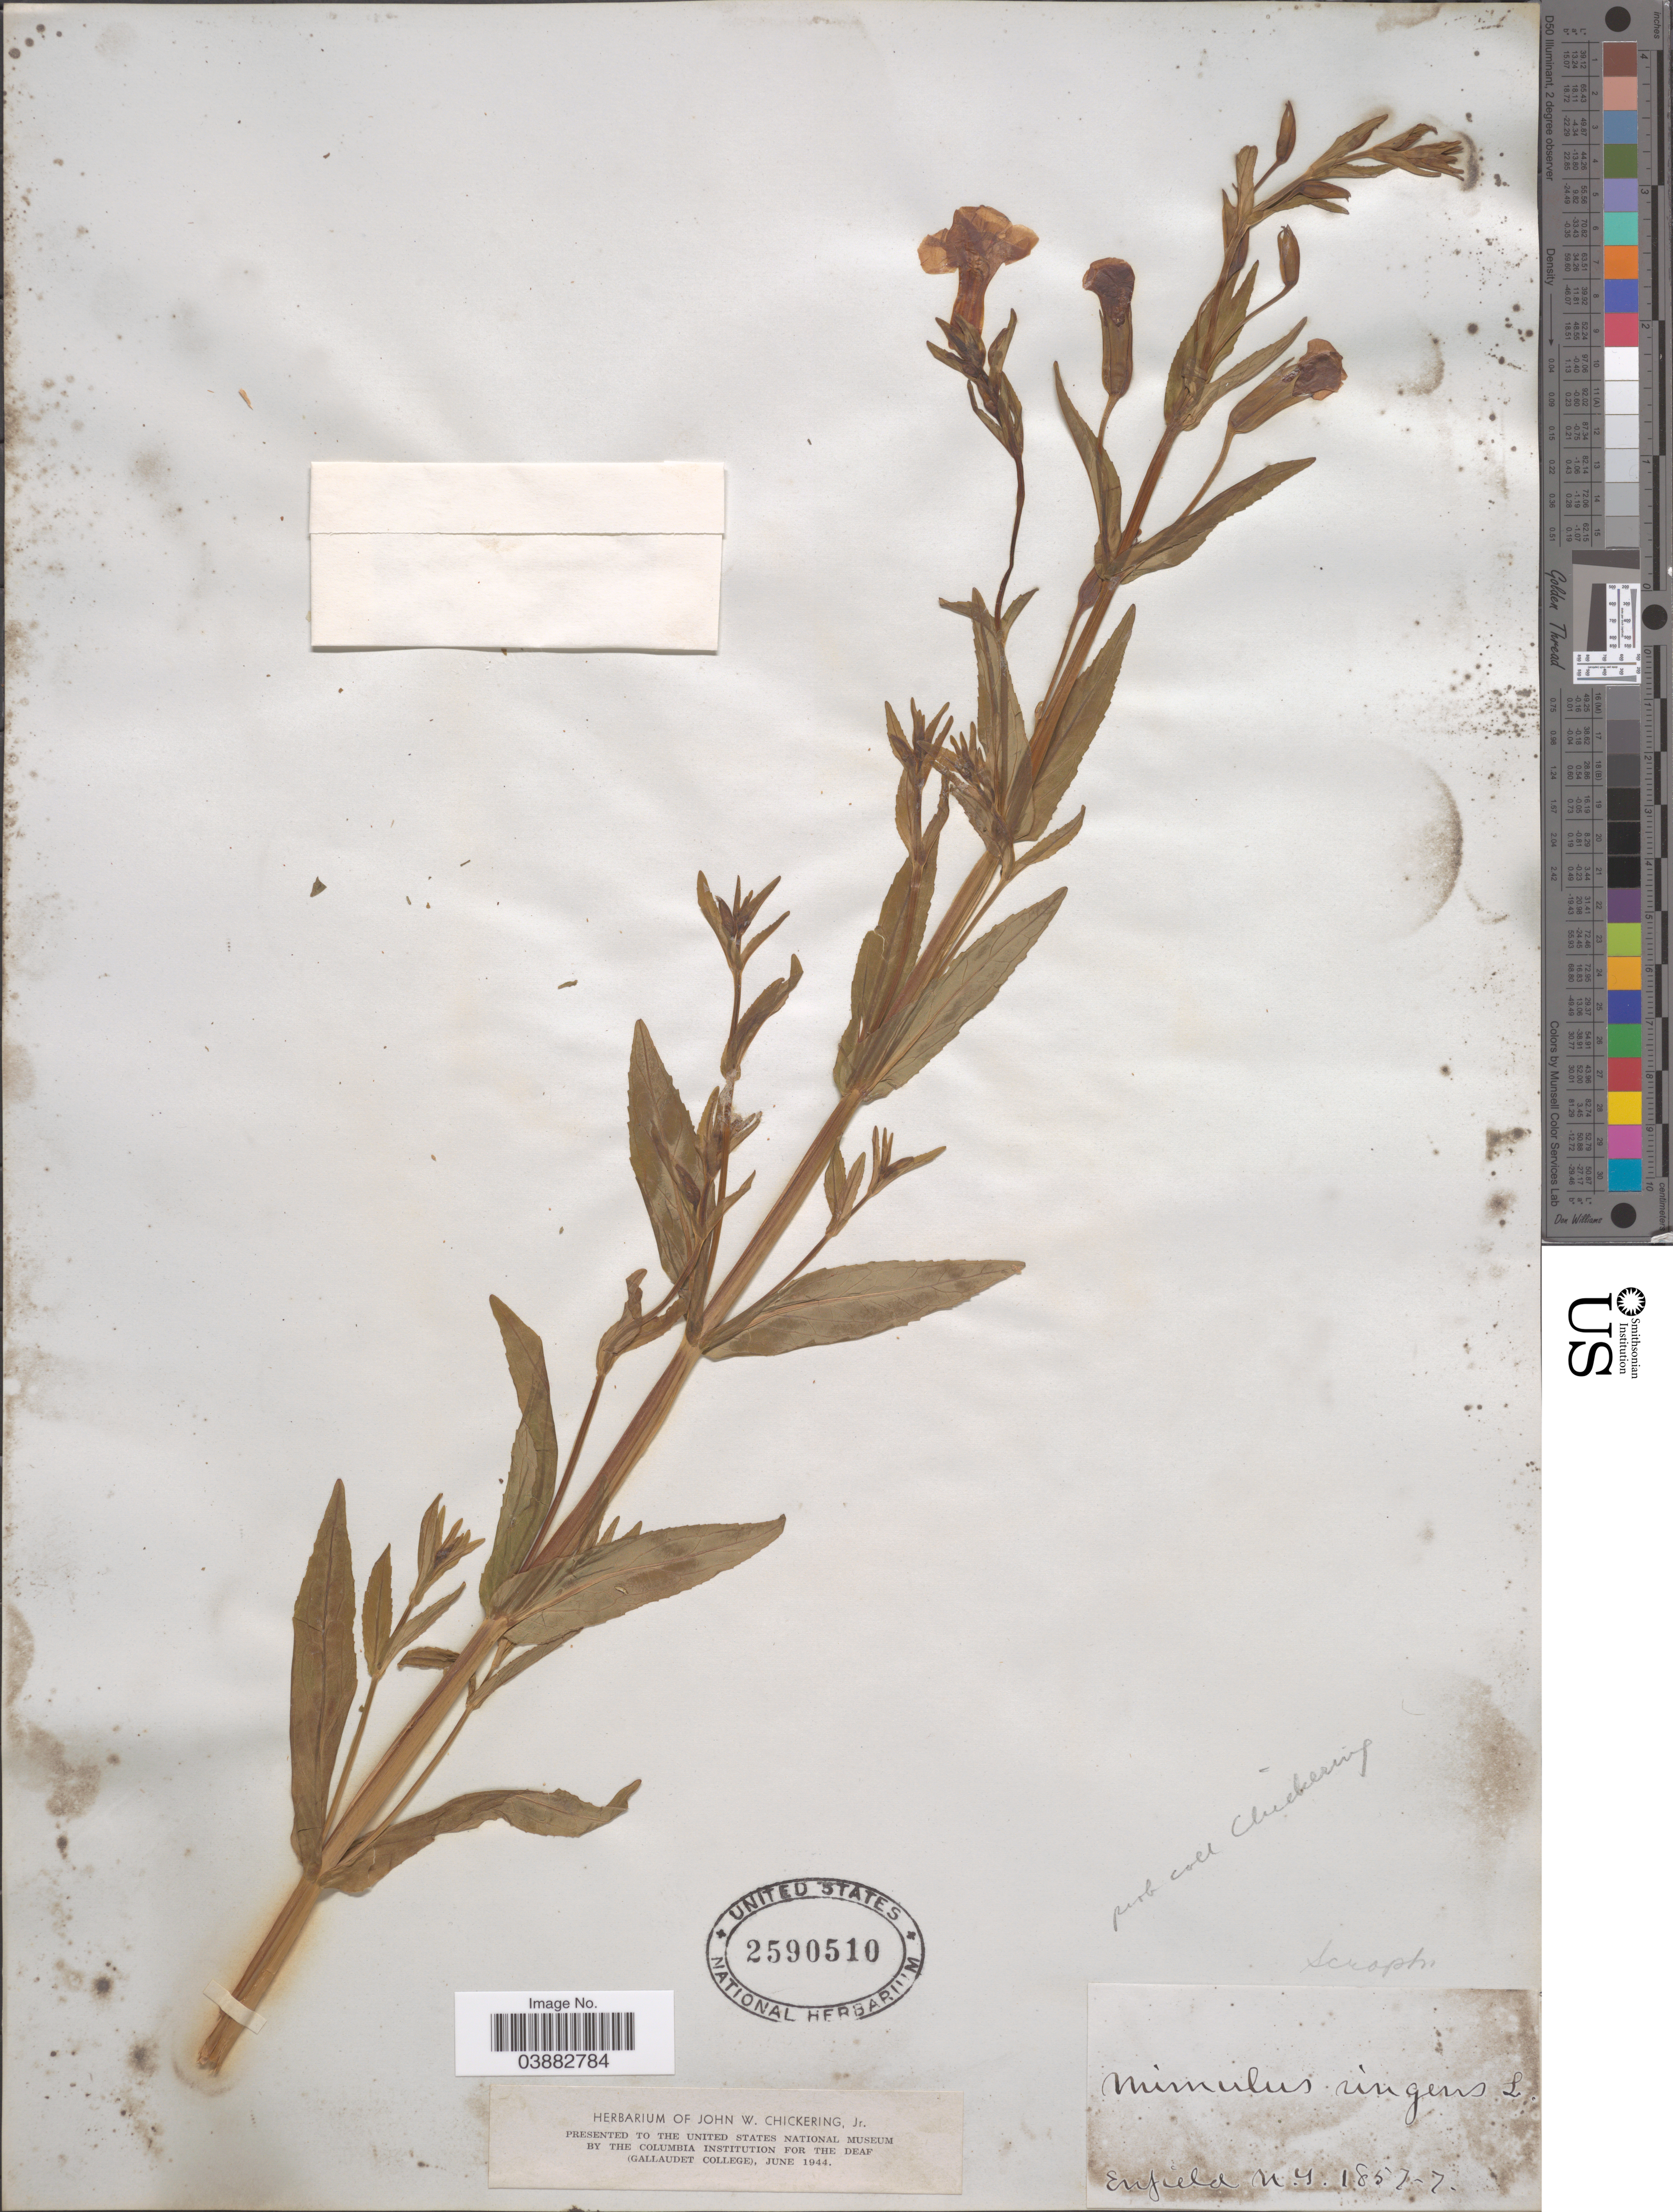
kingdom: Plantae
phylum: Tracheophyta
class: Magnoliopsida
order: Lamiales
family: Phrymaceae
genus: Mimulus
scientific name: Mimulus ringens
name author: L.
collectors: J. W. Chickering Jr.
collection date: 1857-07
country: United States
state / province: New York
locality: Enfield.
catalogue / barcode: US 2590510